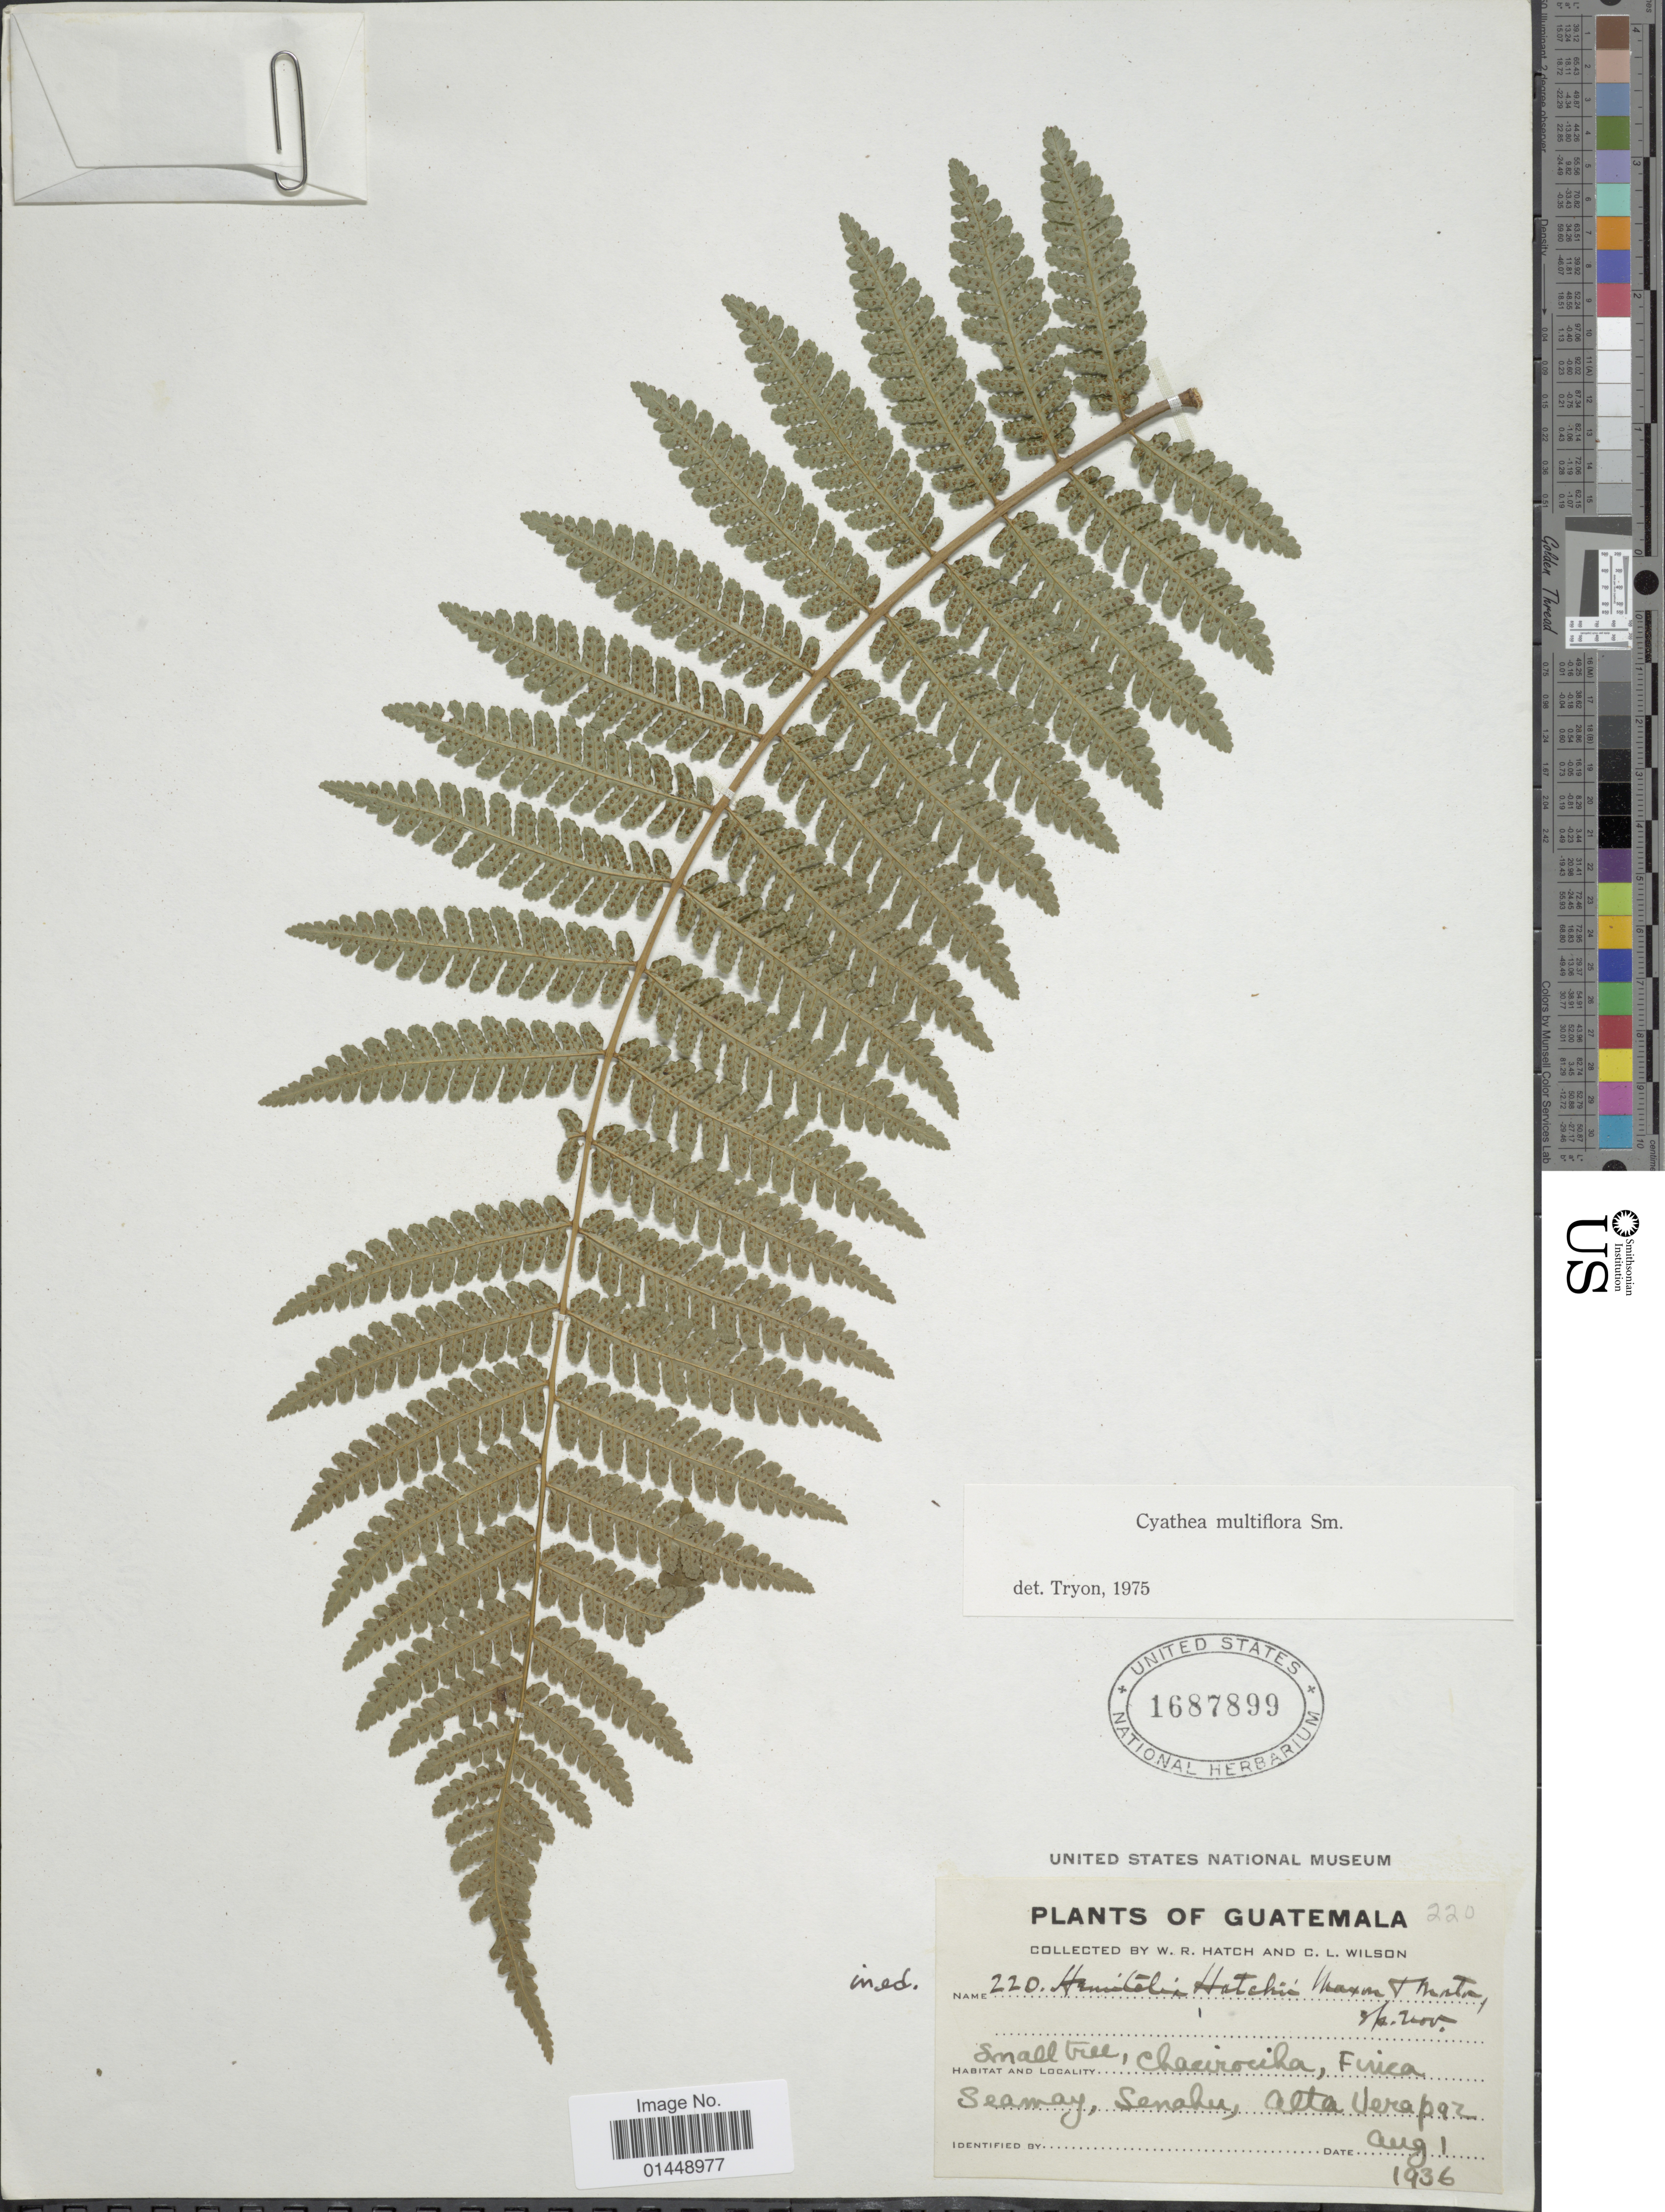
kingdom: Plantae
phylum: Tracheophyta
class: Polypodiopsida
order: Cyatheales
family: Cyatheaceae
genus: Cyathea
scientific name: Cyathea multiflora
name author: Sm.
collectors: W. Hatch & C. L. Wilson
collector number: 220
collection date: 1936-08-01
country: Guatemala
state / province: Alta Verapaz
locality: Chacirociha, Finca Seamay, Senahu, Alta Verapaz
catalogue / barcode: US 1687899